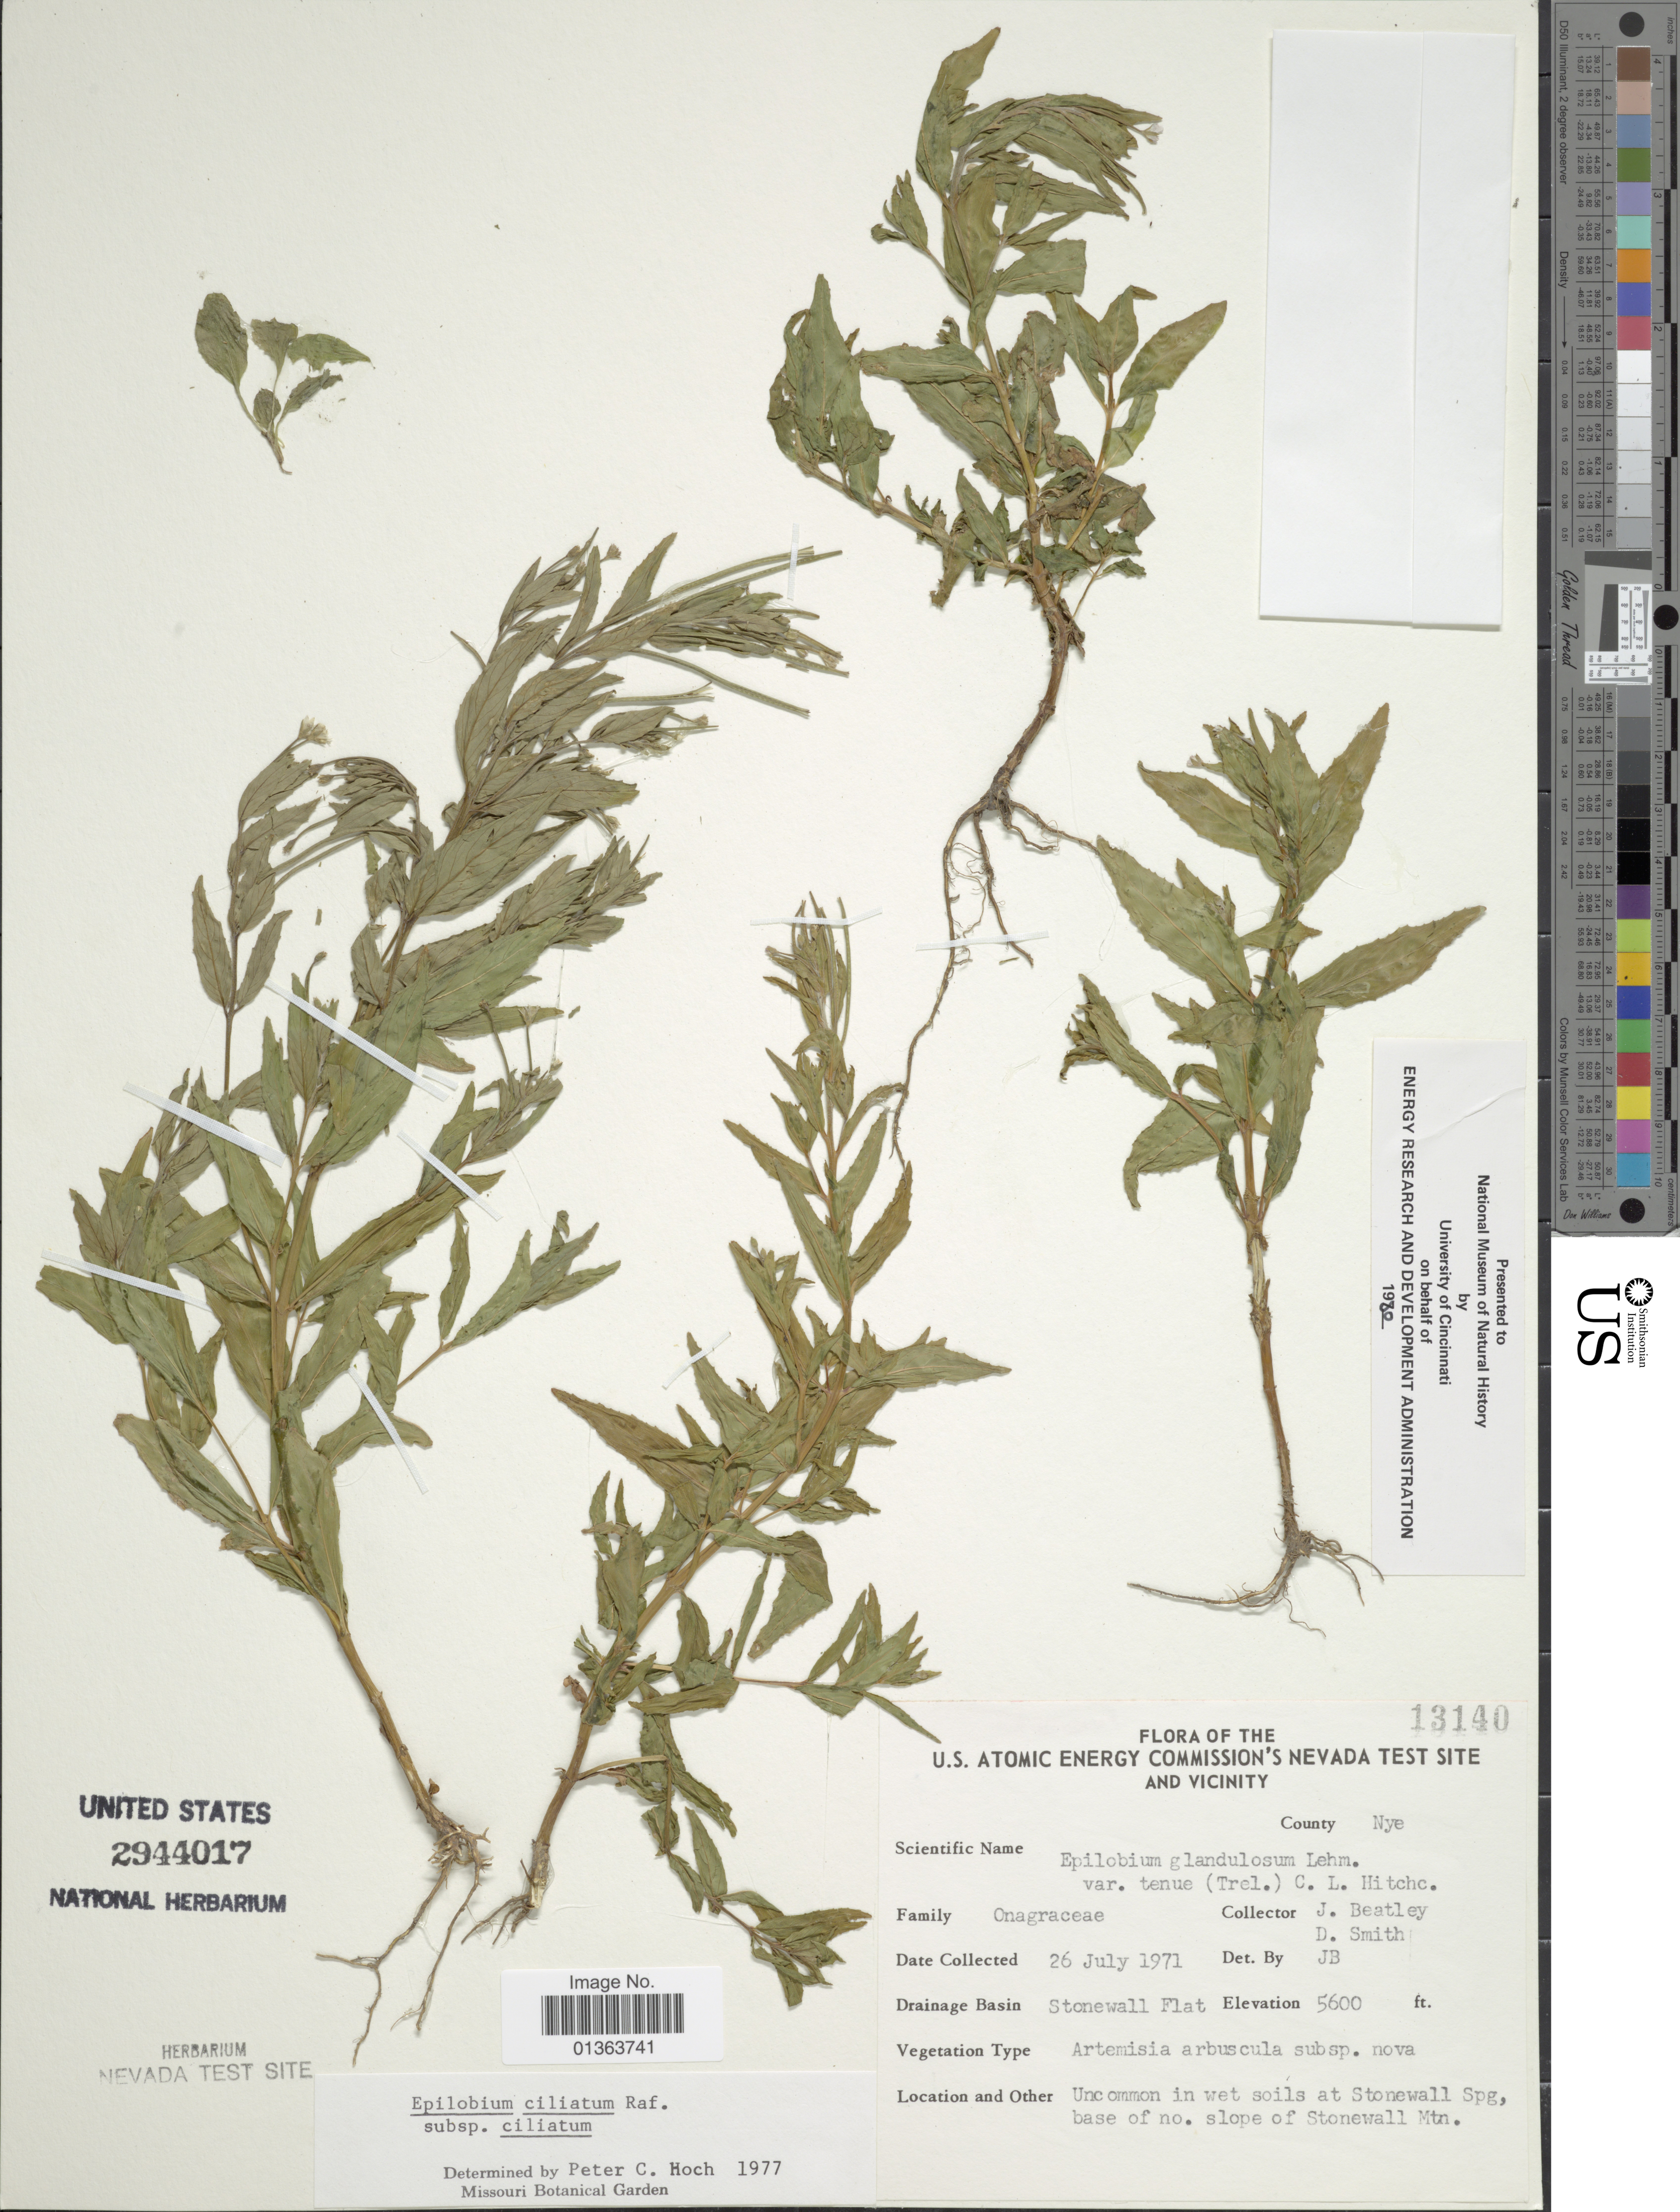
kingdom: Plantae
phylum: Tracheophyta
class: Magnoliopsida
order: Myrtales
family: Onagraceae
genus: Epilobium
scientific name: Epilobium ciliatum subsp. ciliatum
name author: Raf.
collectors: J. C. Beatley & D. Smith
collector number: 13140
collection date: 1971-07-26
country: United States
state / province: Nevada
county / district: Nye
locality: U.S. Atomic Energy Commission's Nevada Test Site and Vicinity. Drainage Basin Stonewall Flat. Uncommon in wet soils at Stonewall Spg, base of N slope of Stonewall Mtn.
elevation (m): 1707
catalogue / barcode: US 2944017